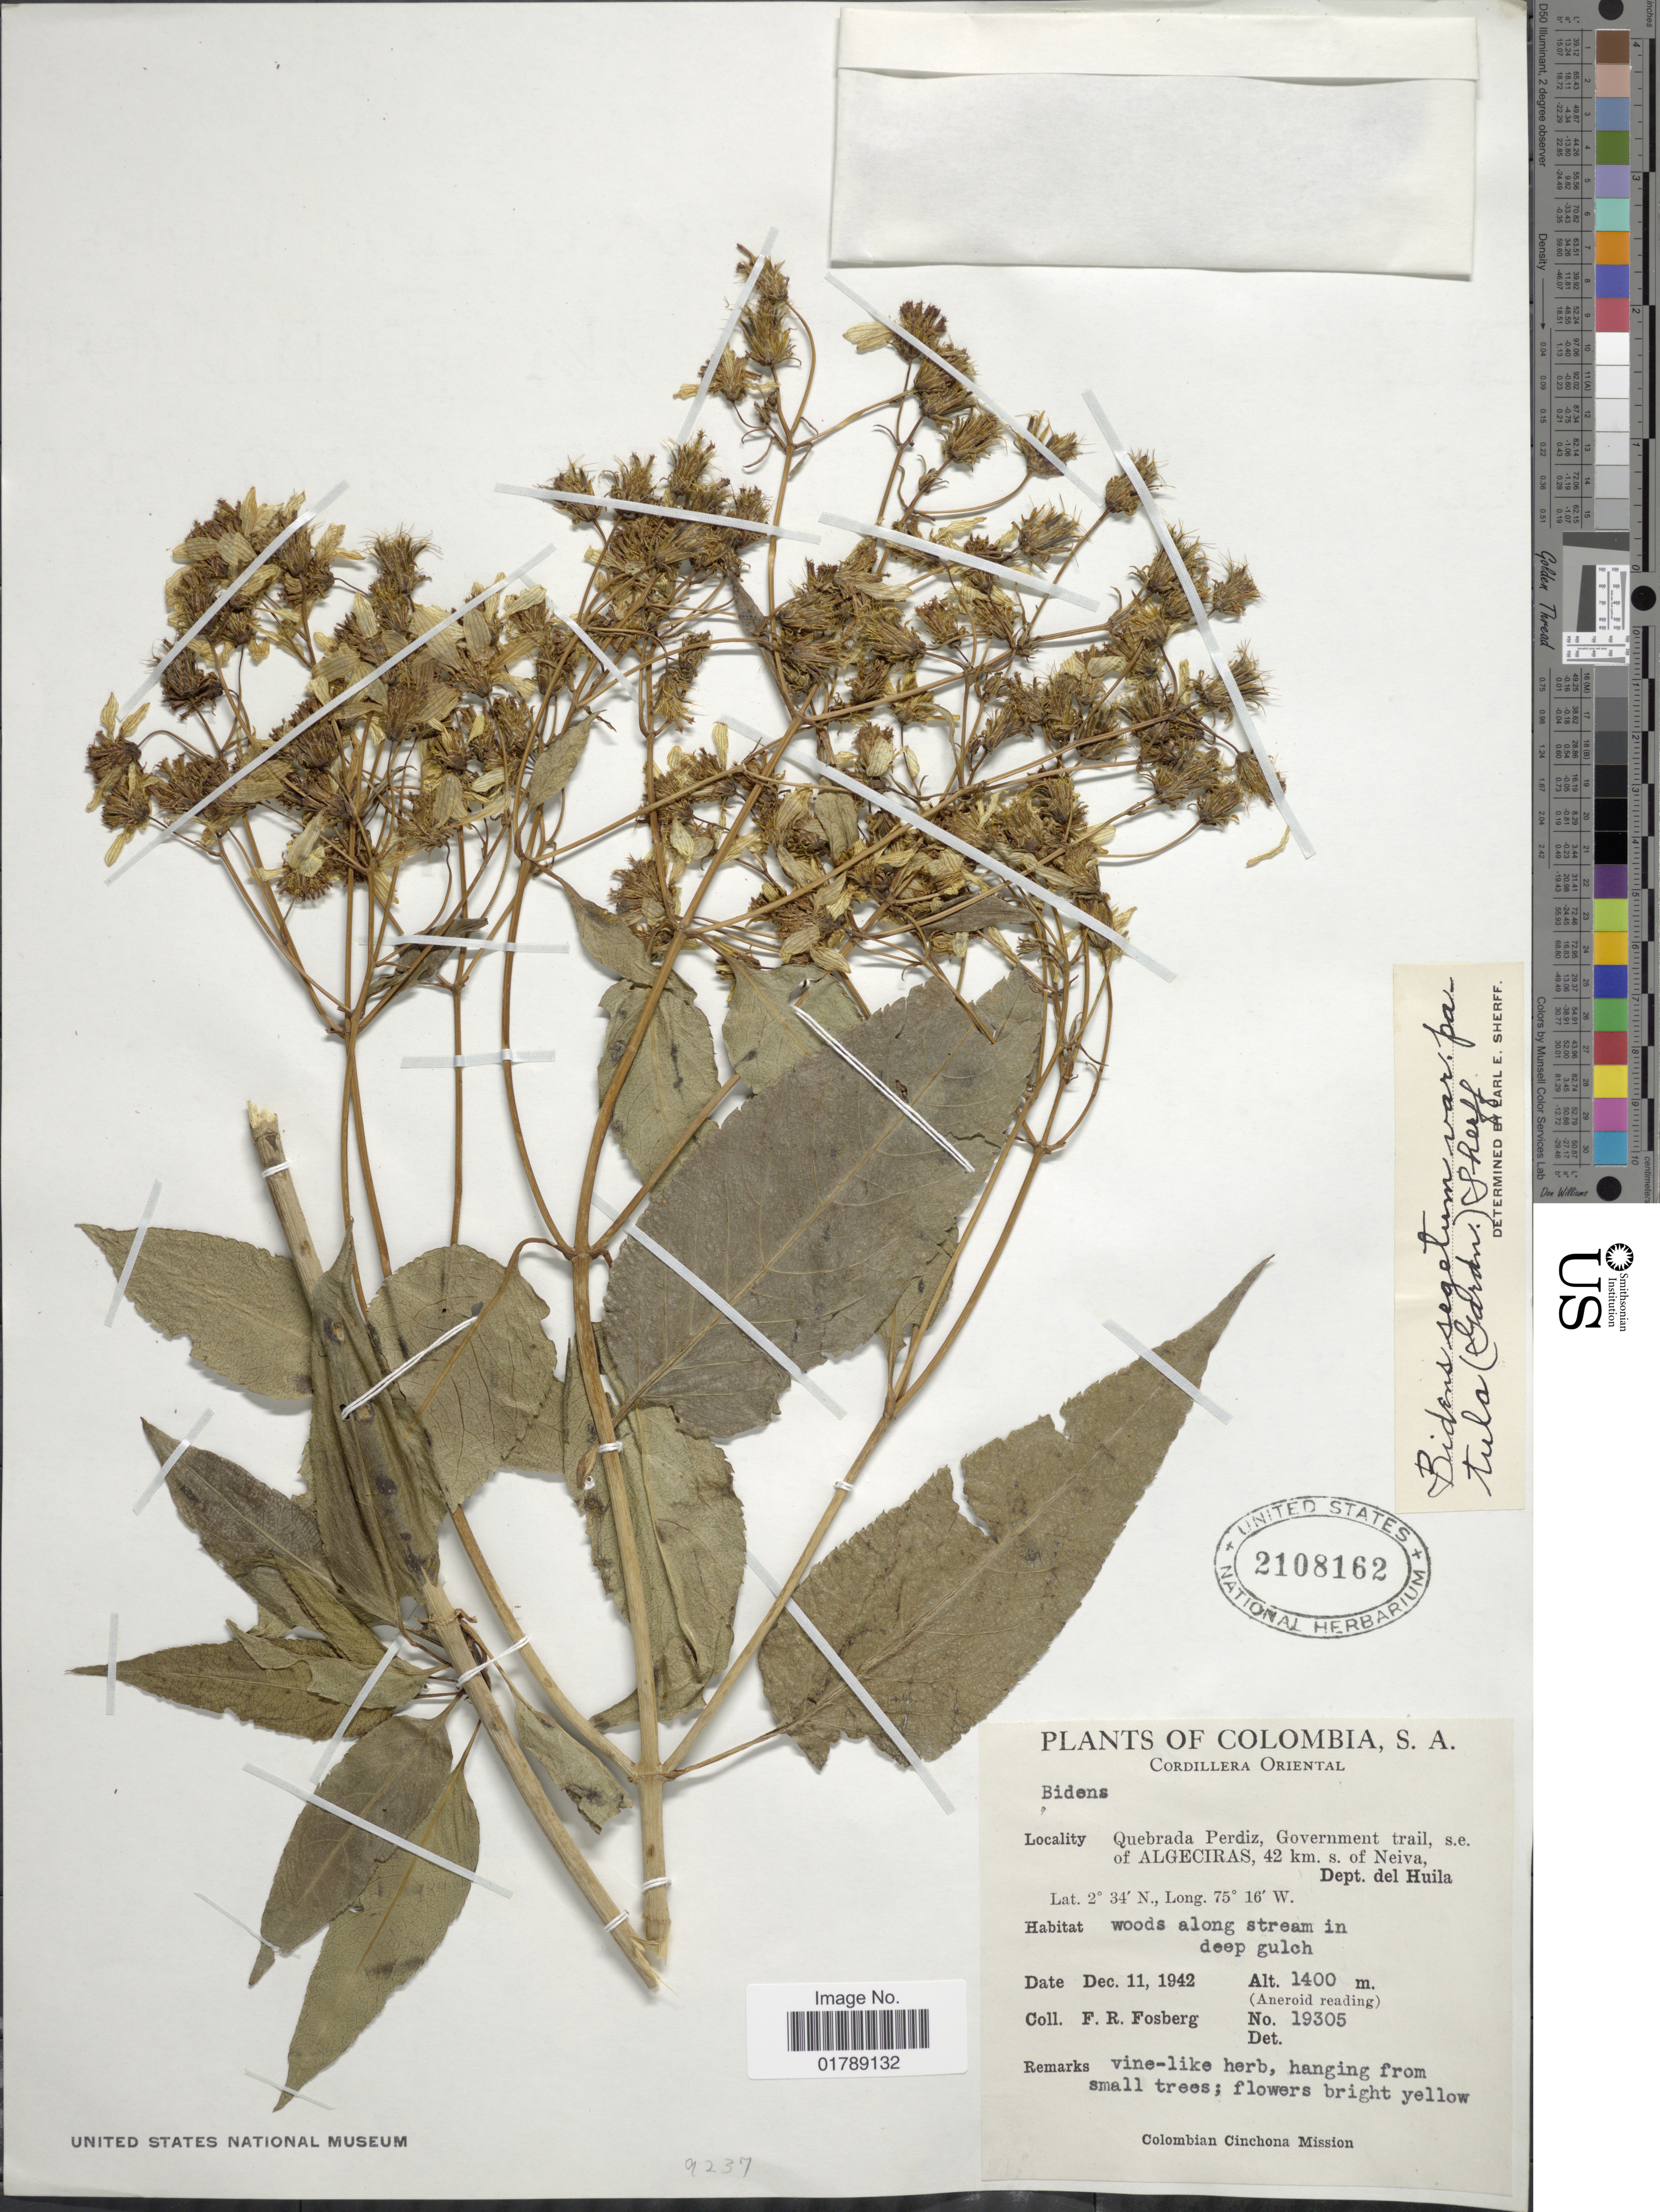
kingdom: Plantae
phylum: Tracheophyta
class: Magnoliopsida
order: Asterales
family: Asteraceae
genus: Bidens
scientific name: Bidens segetum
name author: Mart. ex Colla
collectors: F. R. Fosberg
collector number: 19305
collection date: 1942-12-11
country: Colombia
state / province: Huila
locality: Cordillera Oriental. Quebrada Perdiz, Government trail, s.e. of Algeciras, 42 km. s. of Neiva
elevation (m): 1400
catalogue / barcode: US 2108162